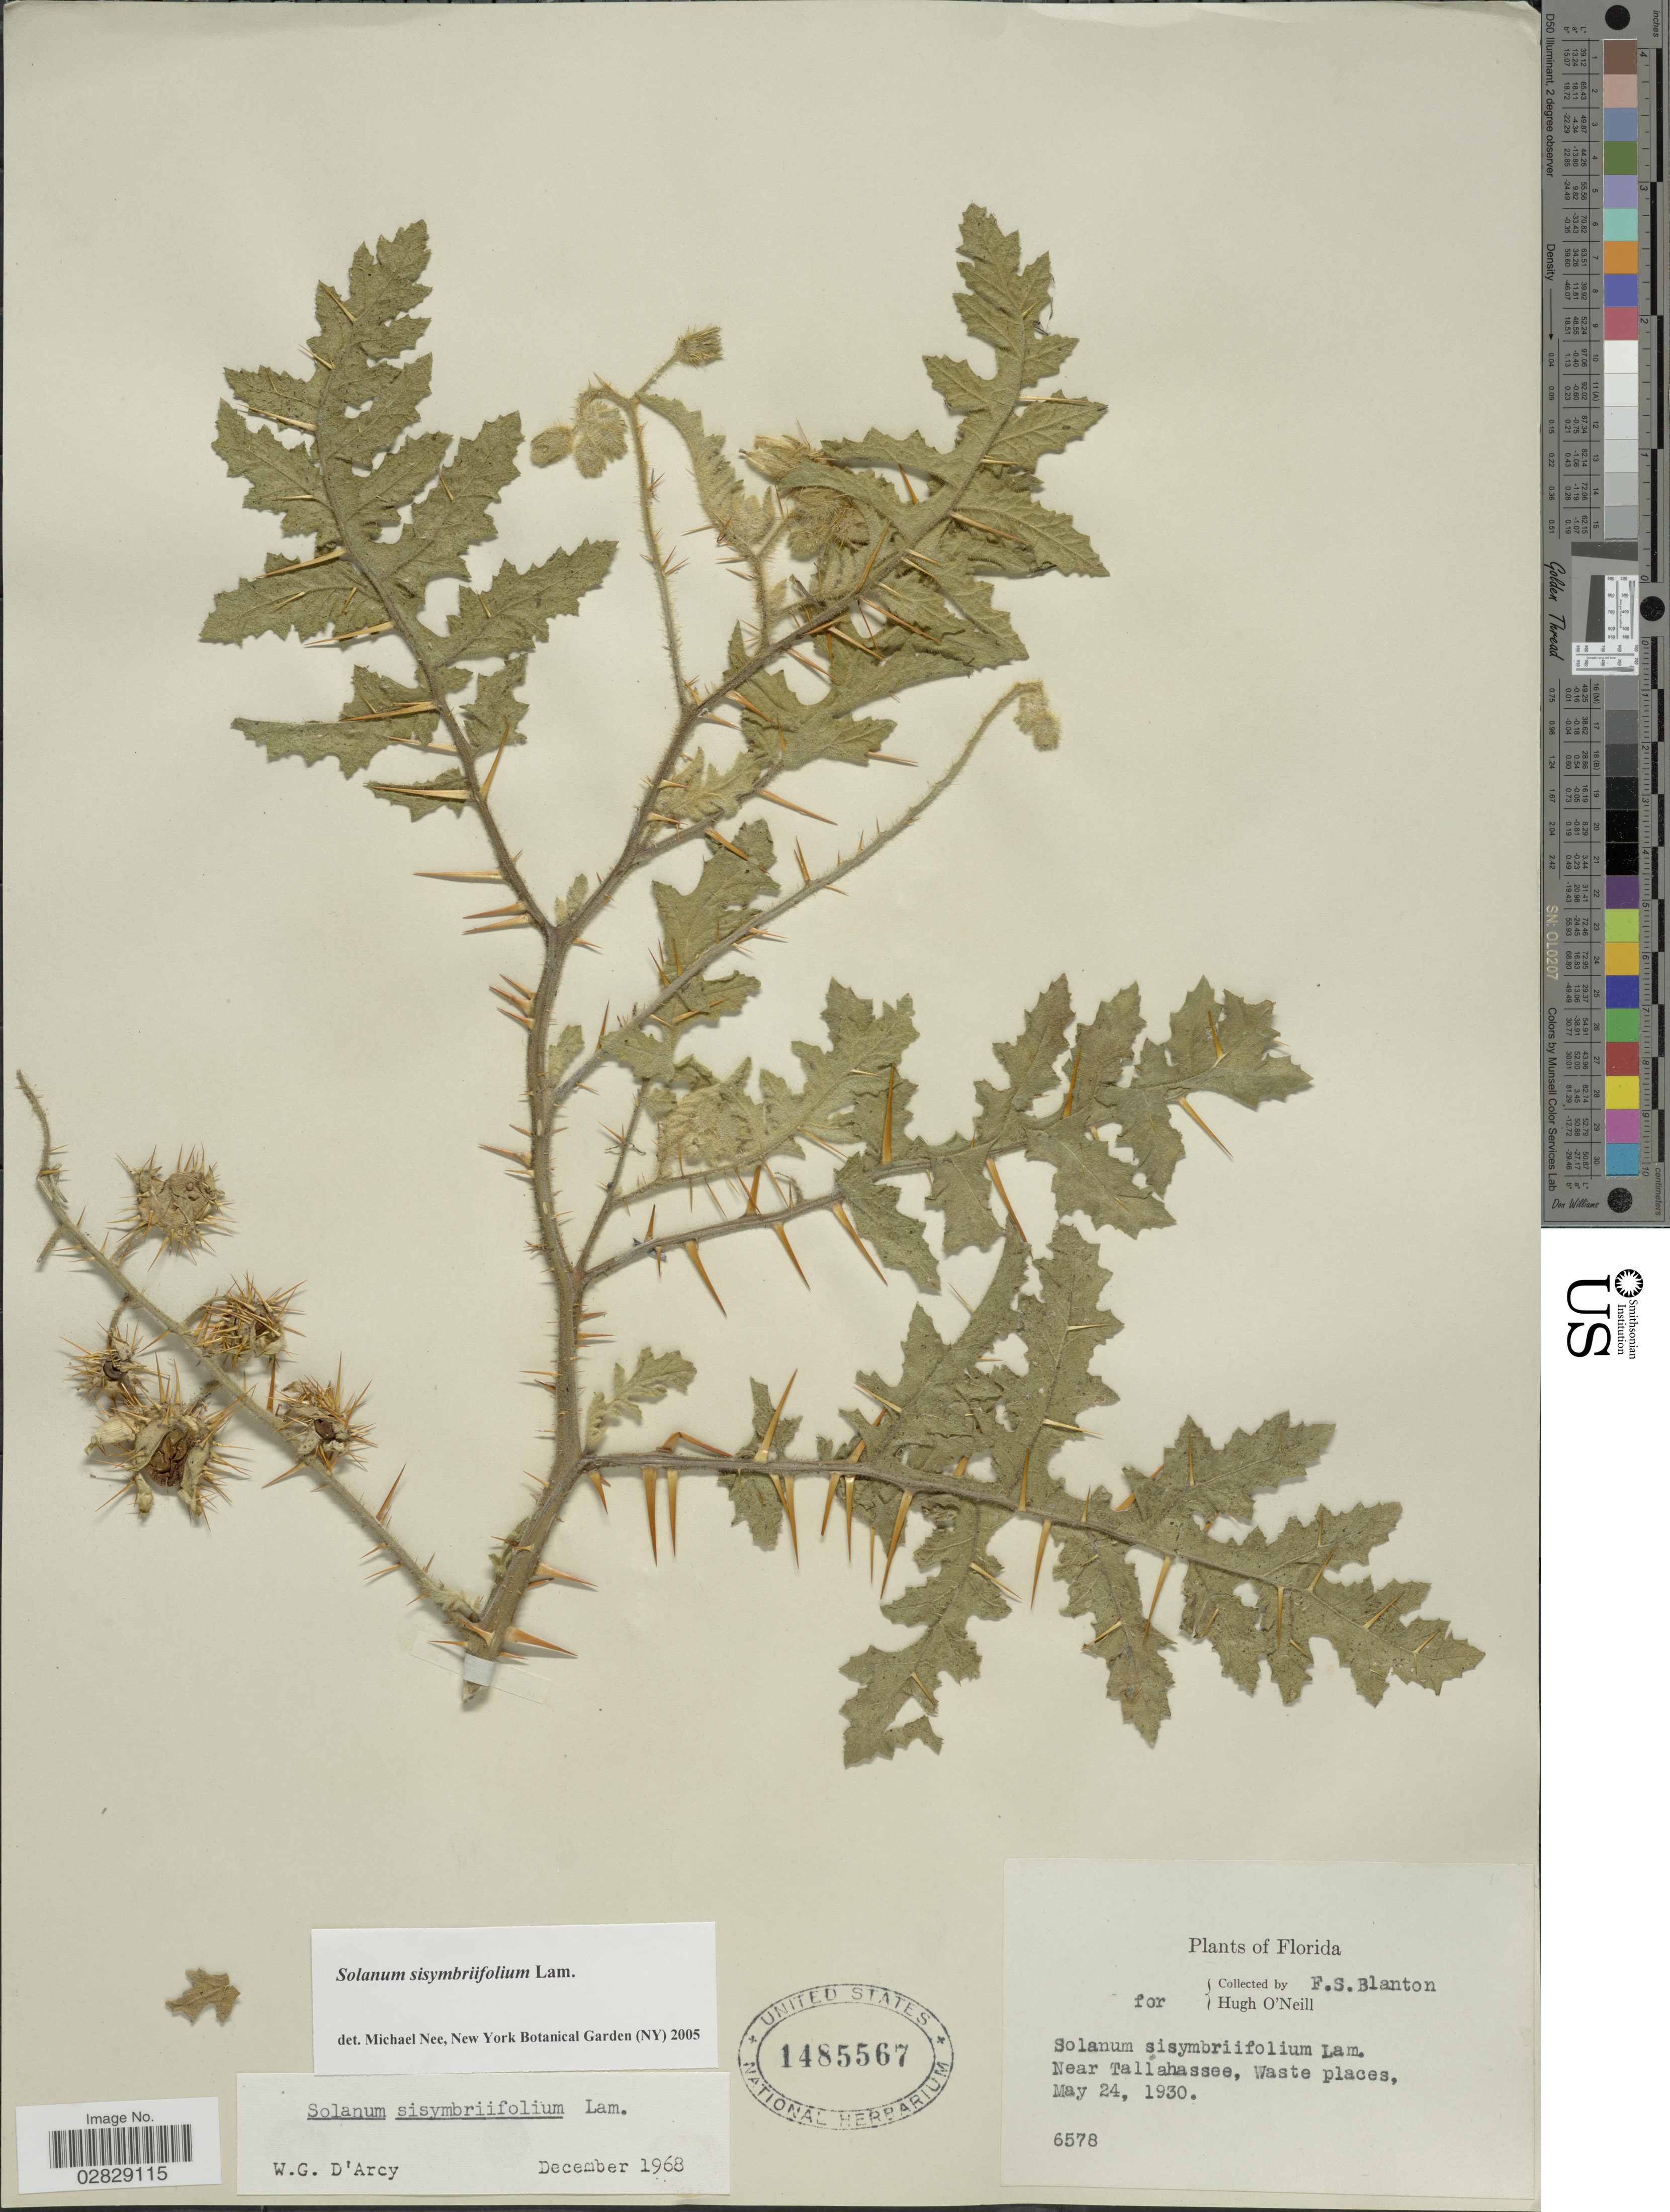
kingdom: Plantae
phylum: Tracheophyta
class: Magnoliopsida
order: Solanales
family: Solanaceae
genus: Solanum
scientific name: Solanum sisymbrifolium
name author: Lam.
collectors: F. S. Blanton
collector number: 6578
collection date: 1930-05-24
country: United States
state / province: Florida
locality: Near Tallahassee.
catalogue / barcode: US 1485567